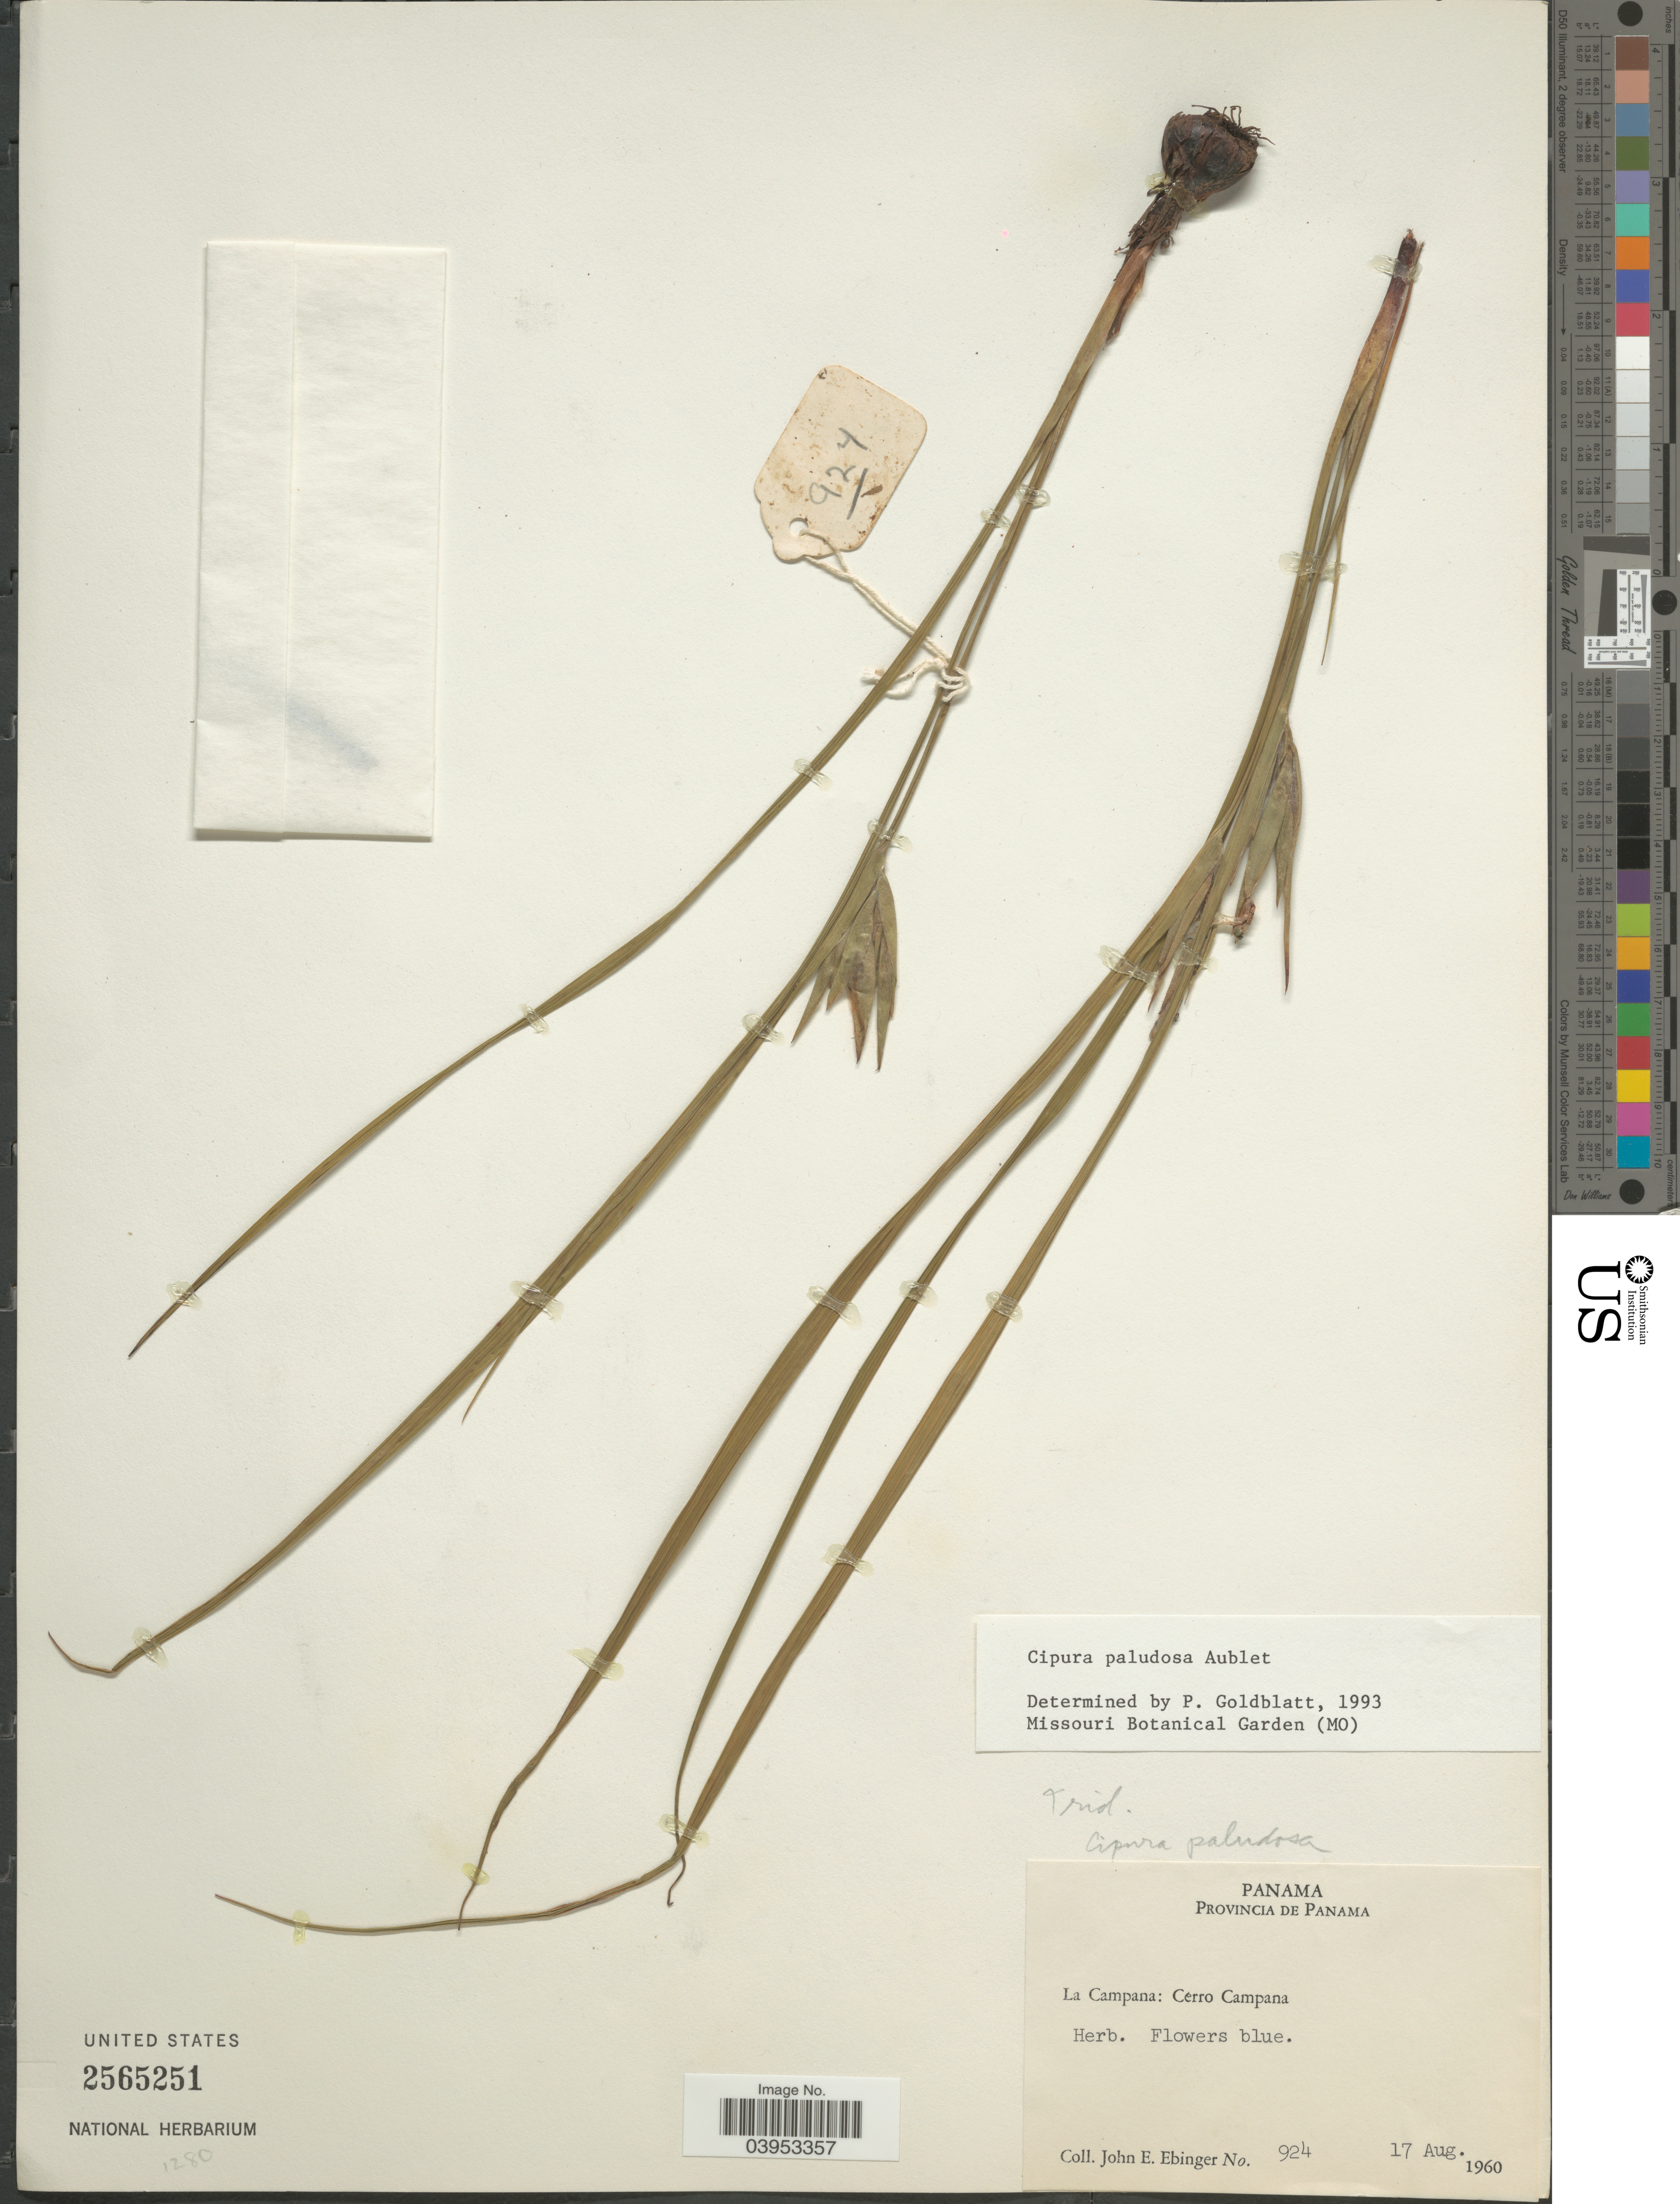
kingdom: Plantae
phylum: Tracheophyta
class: Liliopsida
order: Asparagales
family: Iridaceae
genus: Cipura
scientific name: Cipura paludosa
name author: Aubl.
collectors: J. Ebinger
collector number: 924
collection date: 1960-08-17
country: Panama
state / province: Panamá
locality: La Campana: Cerro Campana.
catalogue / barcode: US 2565251